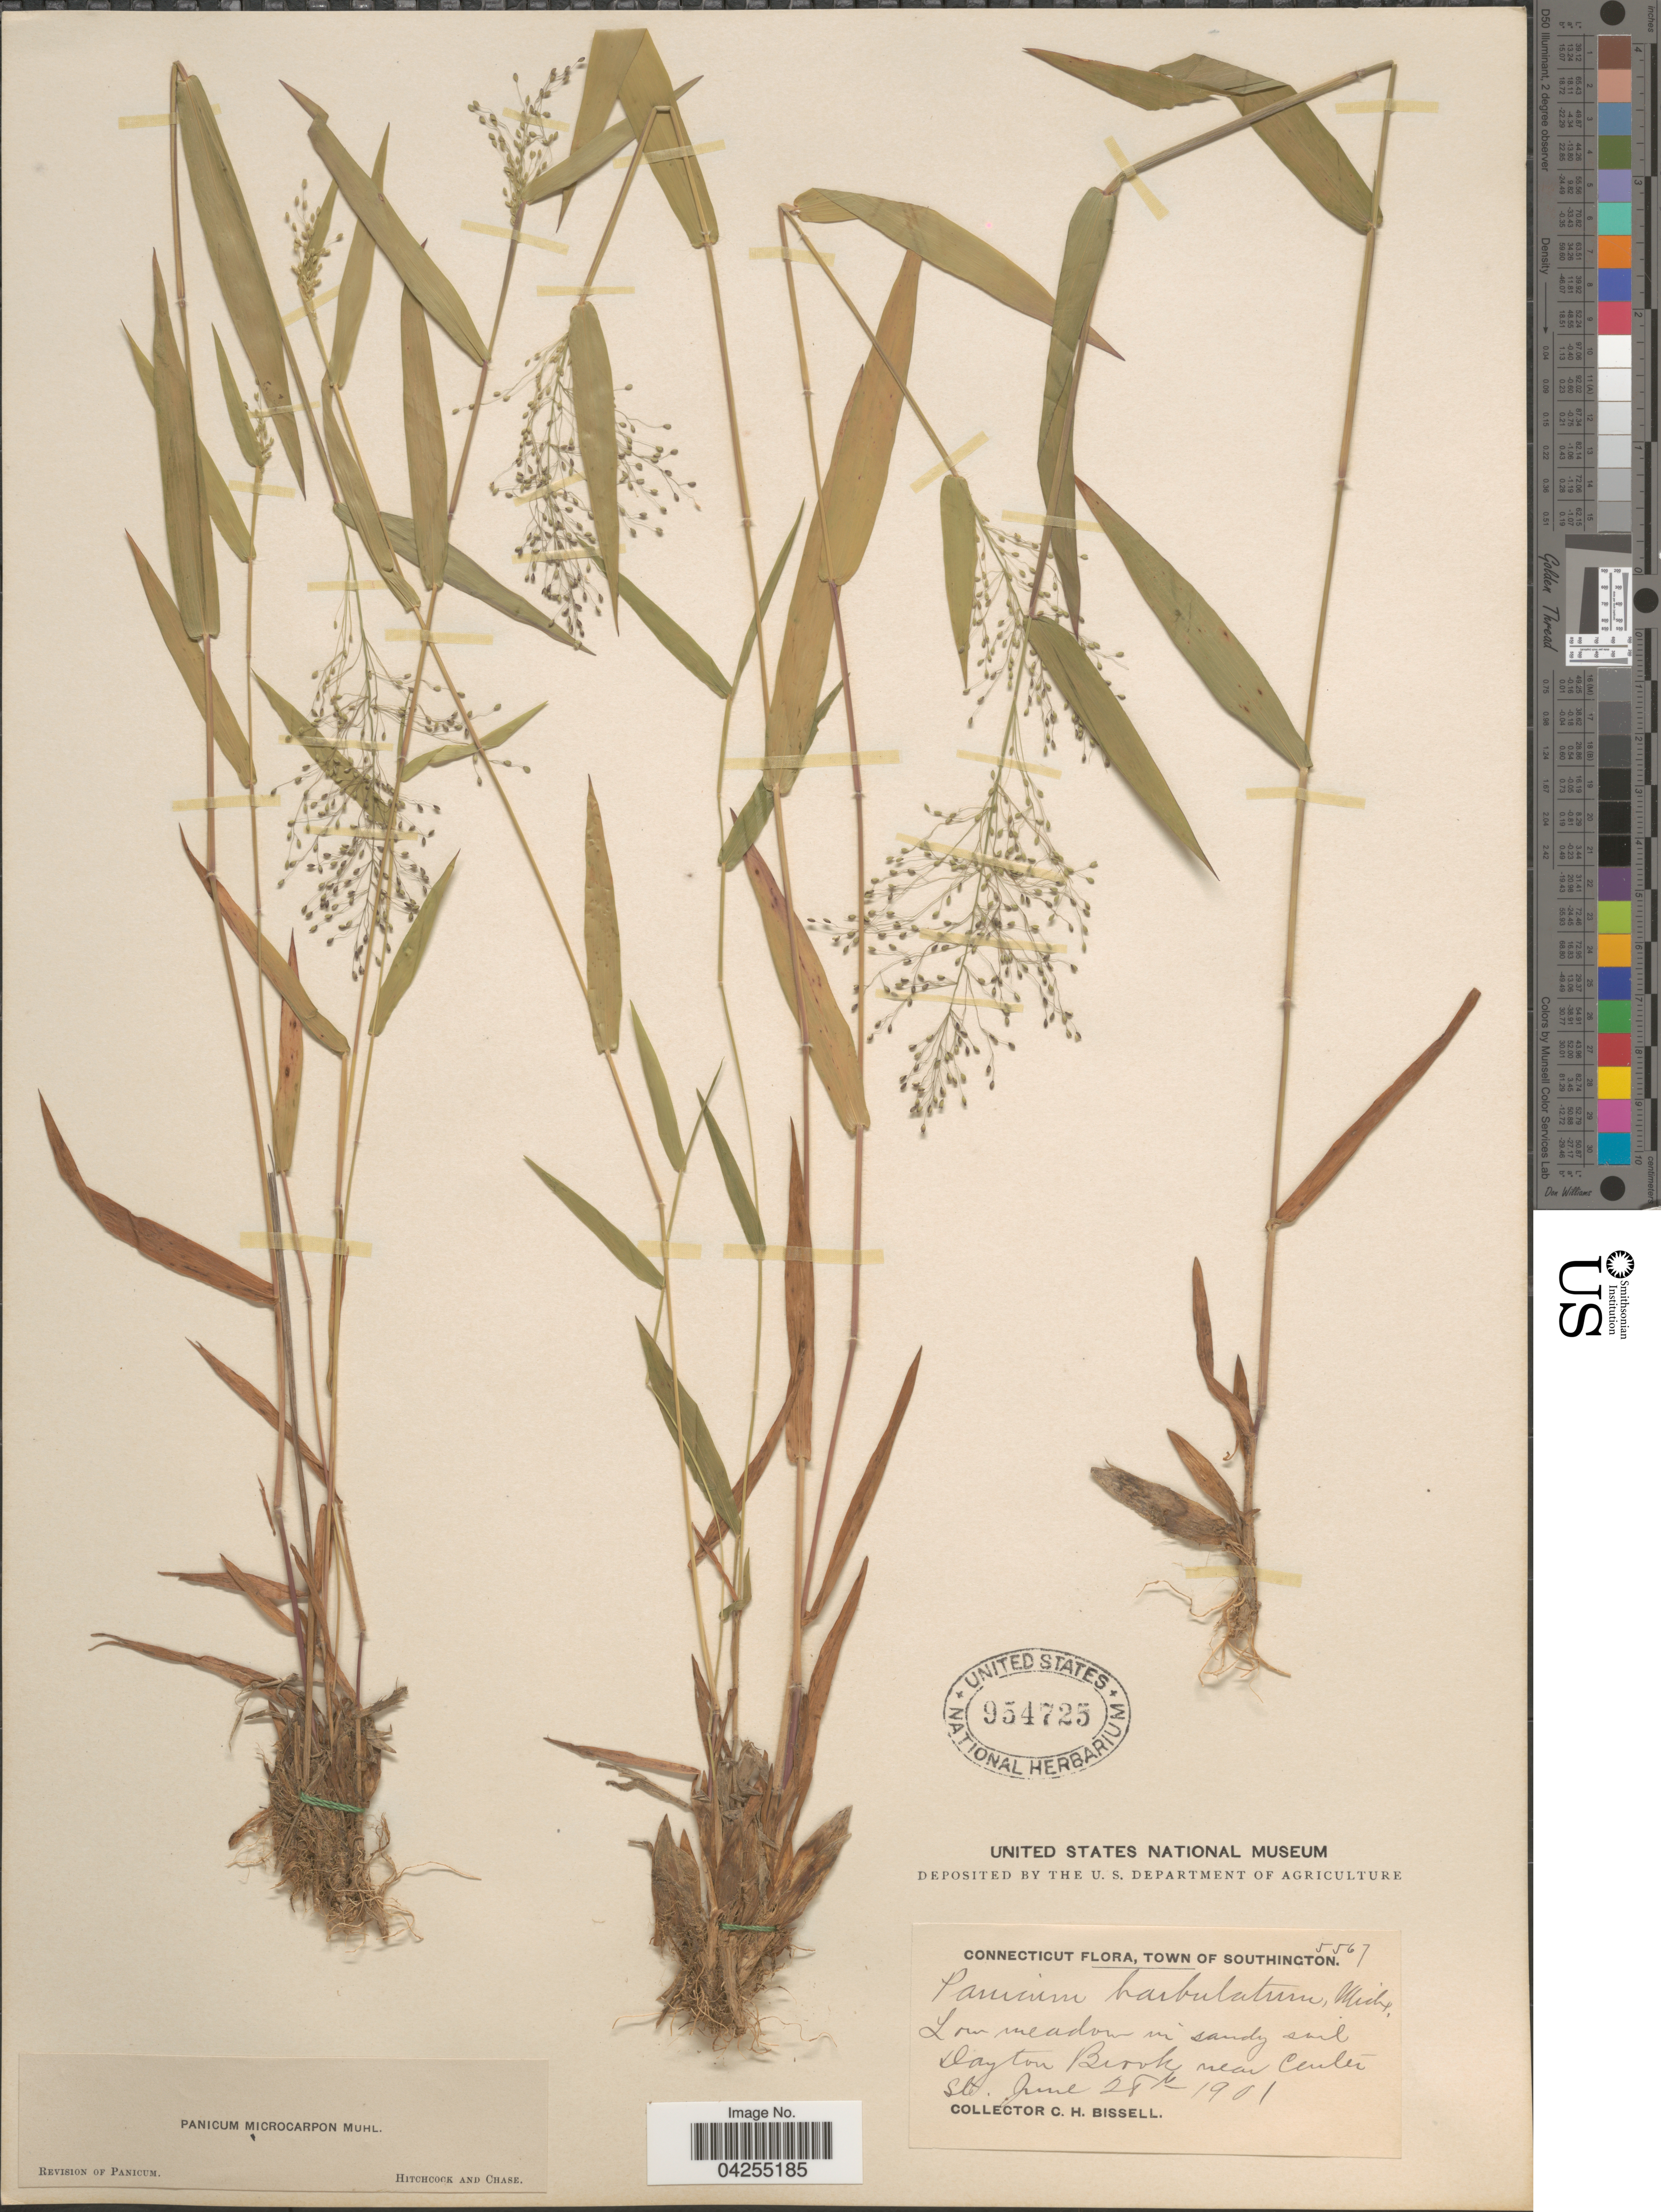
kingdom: Plantae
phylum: Tracheophyta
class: Liliopsida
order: Poales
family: Poaceae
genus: Dichanthelium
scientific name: Dichanthelium dichotomum var. dichotomum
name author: (L.) Gould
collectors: C. Bissell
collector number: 5567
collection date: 1901-06-28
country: United States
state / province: Connecticut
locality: Town Of Southington. Low meadow in sandy soil Dayton Brook near Center St.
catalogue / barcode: US 954725